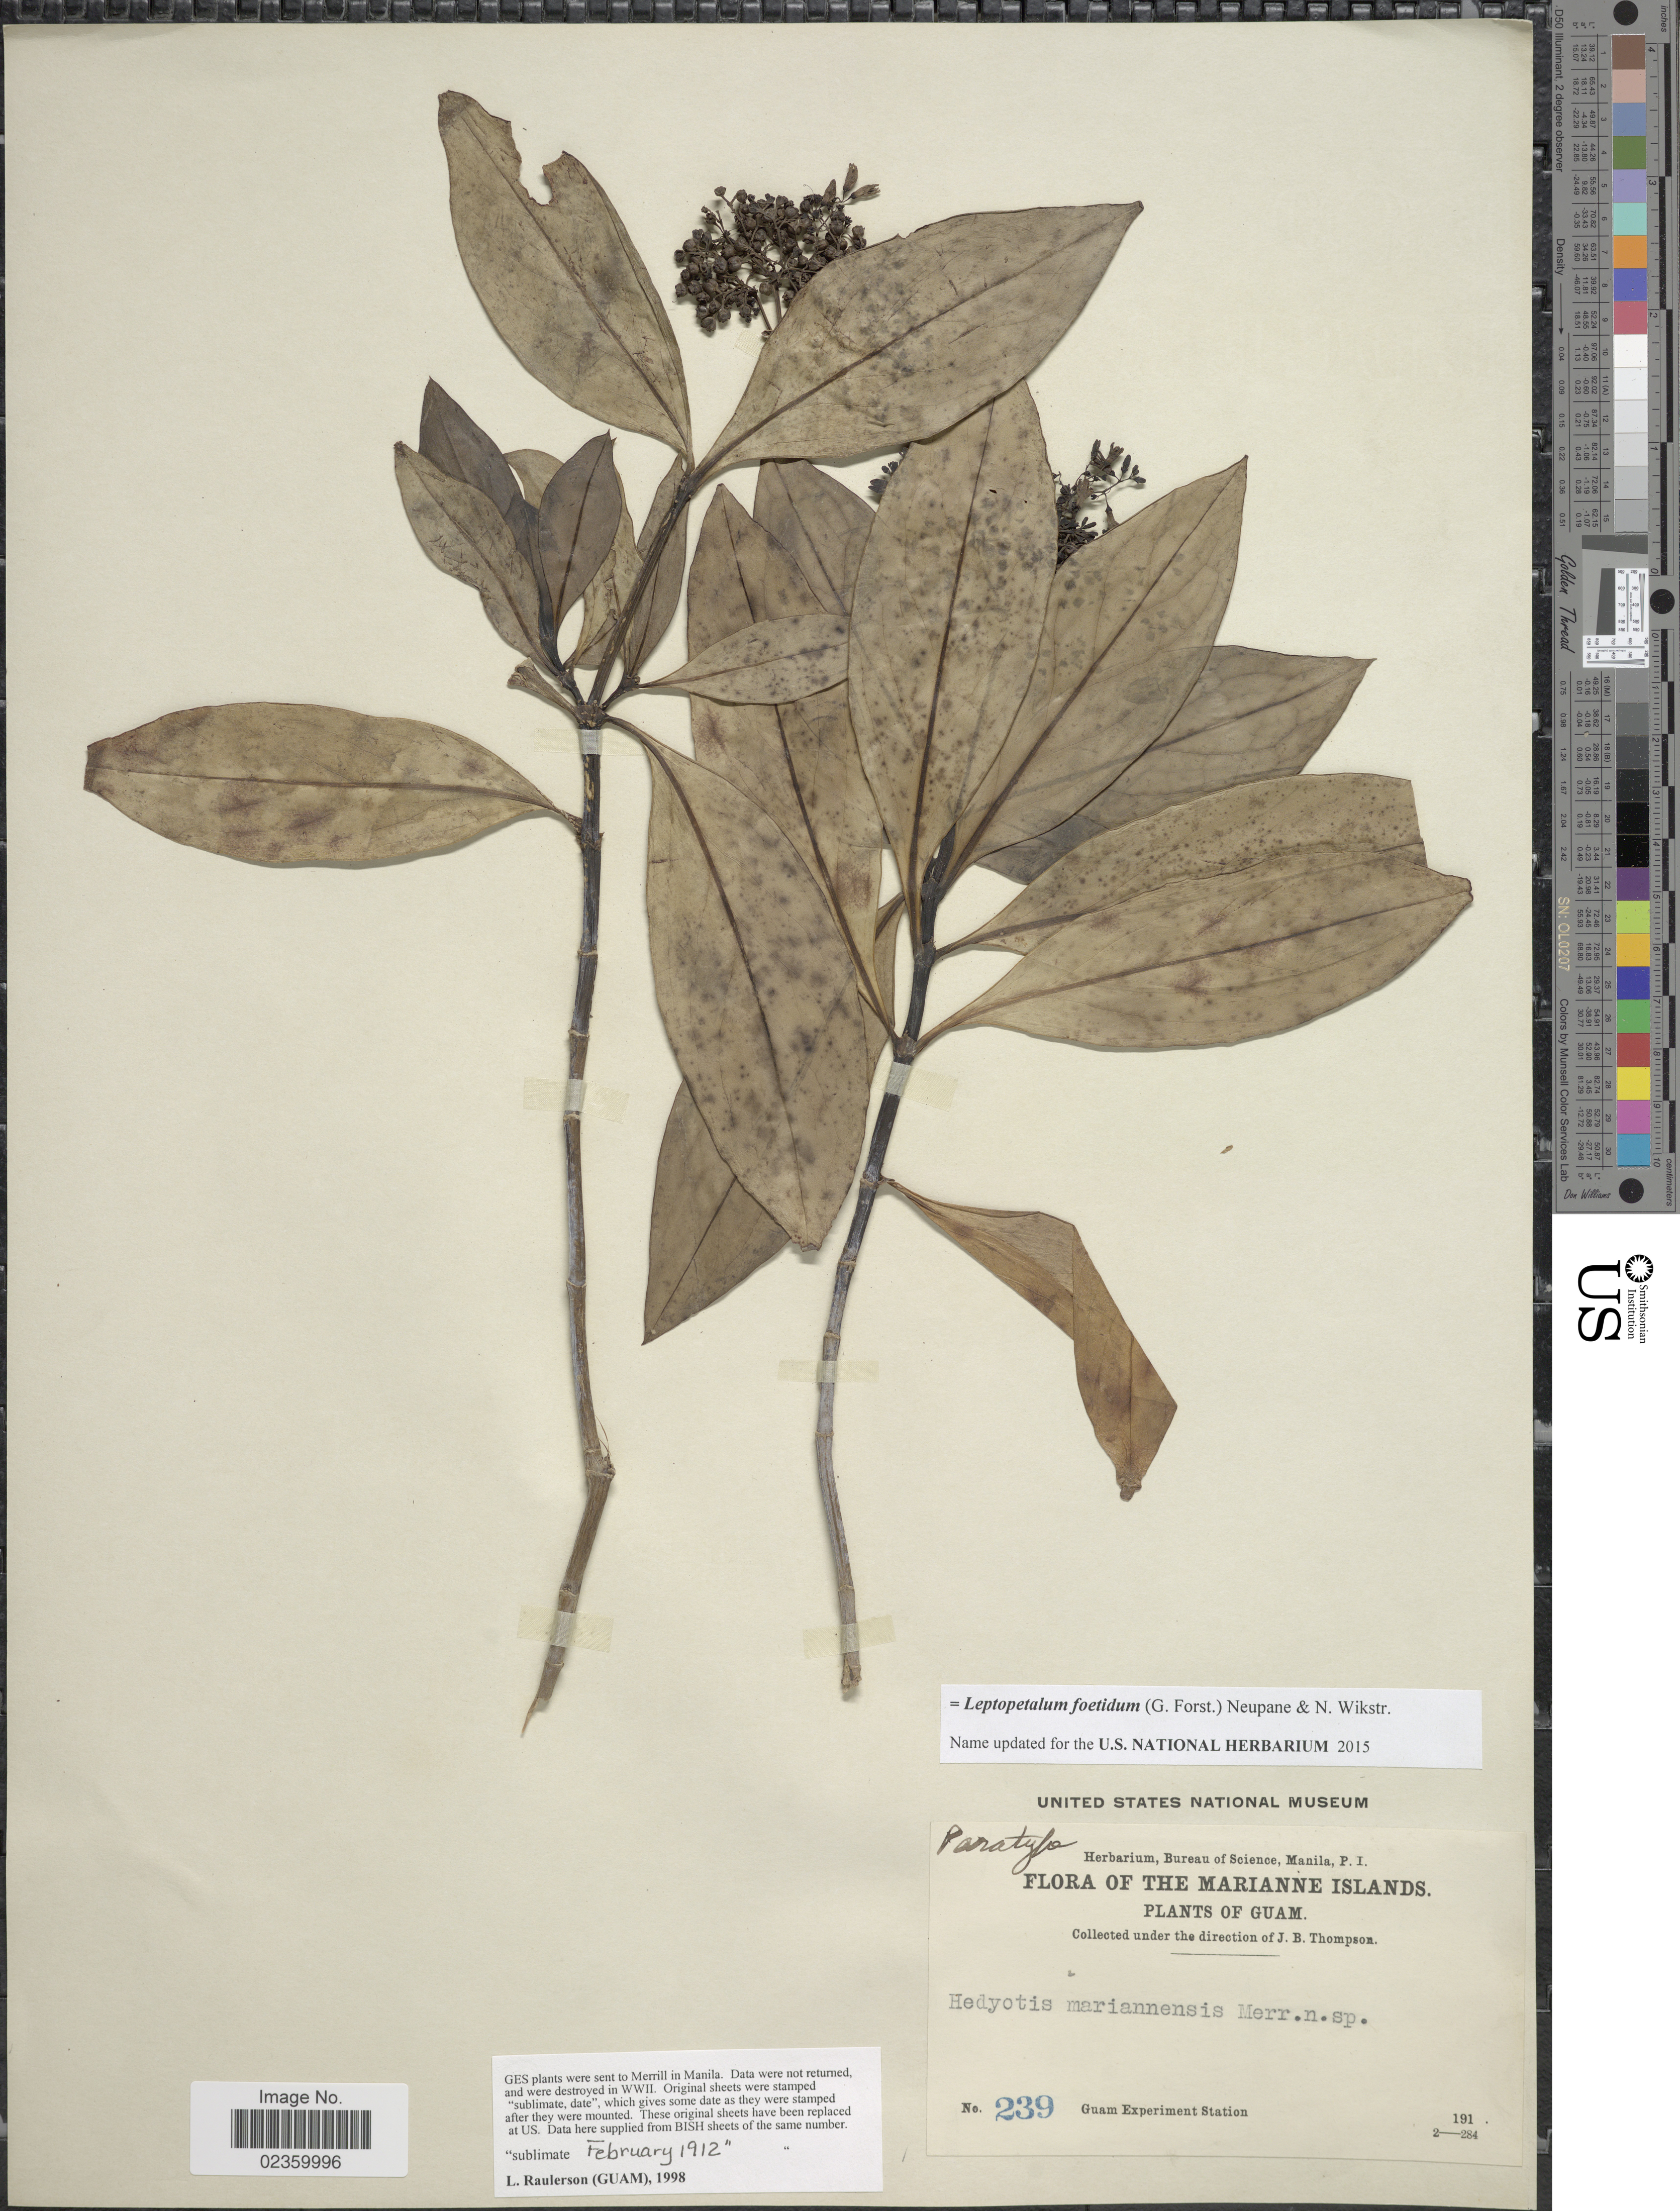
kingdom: Plantae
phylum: Tracheophyta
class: Magnoliopsida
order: Gentianales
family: Rubiaceae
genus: Leptopetalum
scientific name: Leptopetalum foetidum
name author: (G. Forst.) Neupane & N. Wikstr.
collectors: Guam Exp. Sta.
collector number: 239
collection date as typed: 191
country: Guam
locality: The Marianne Islands